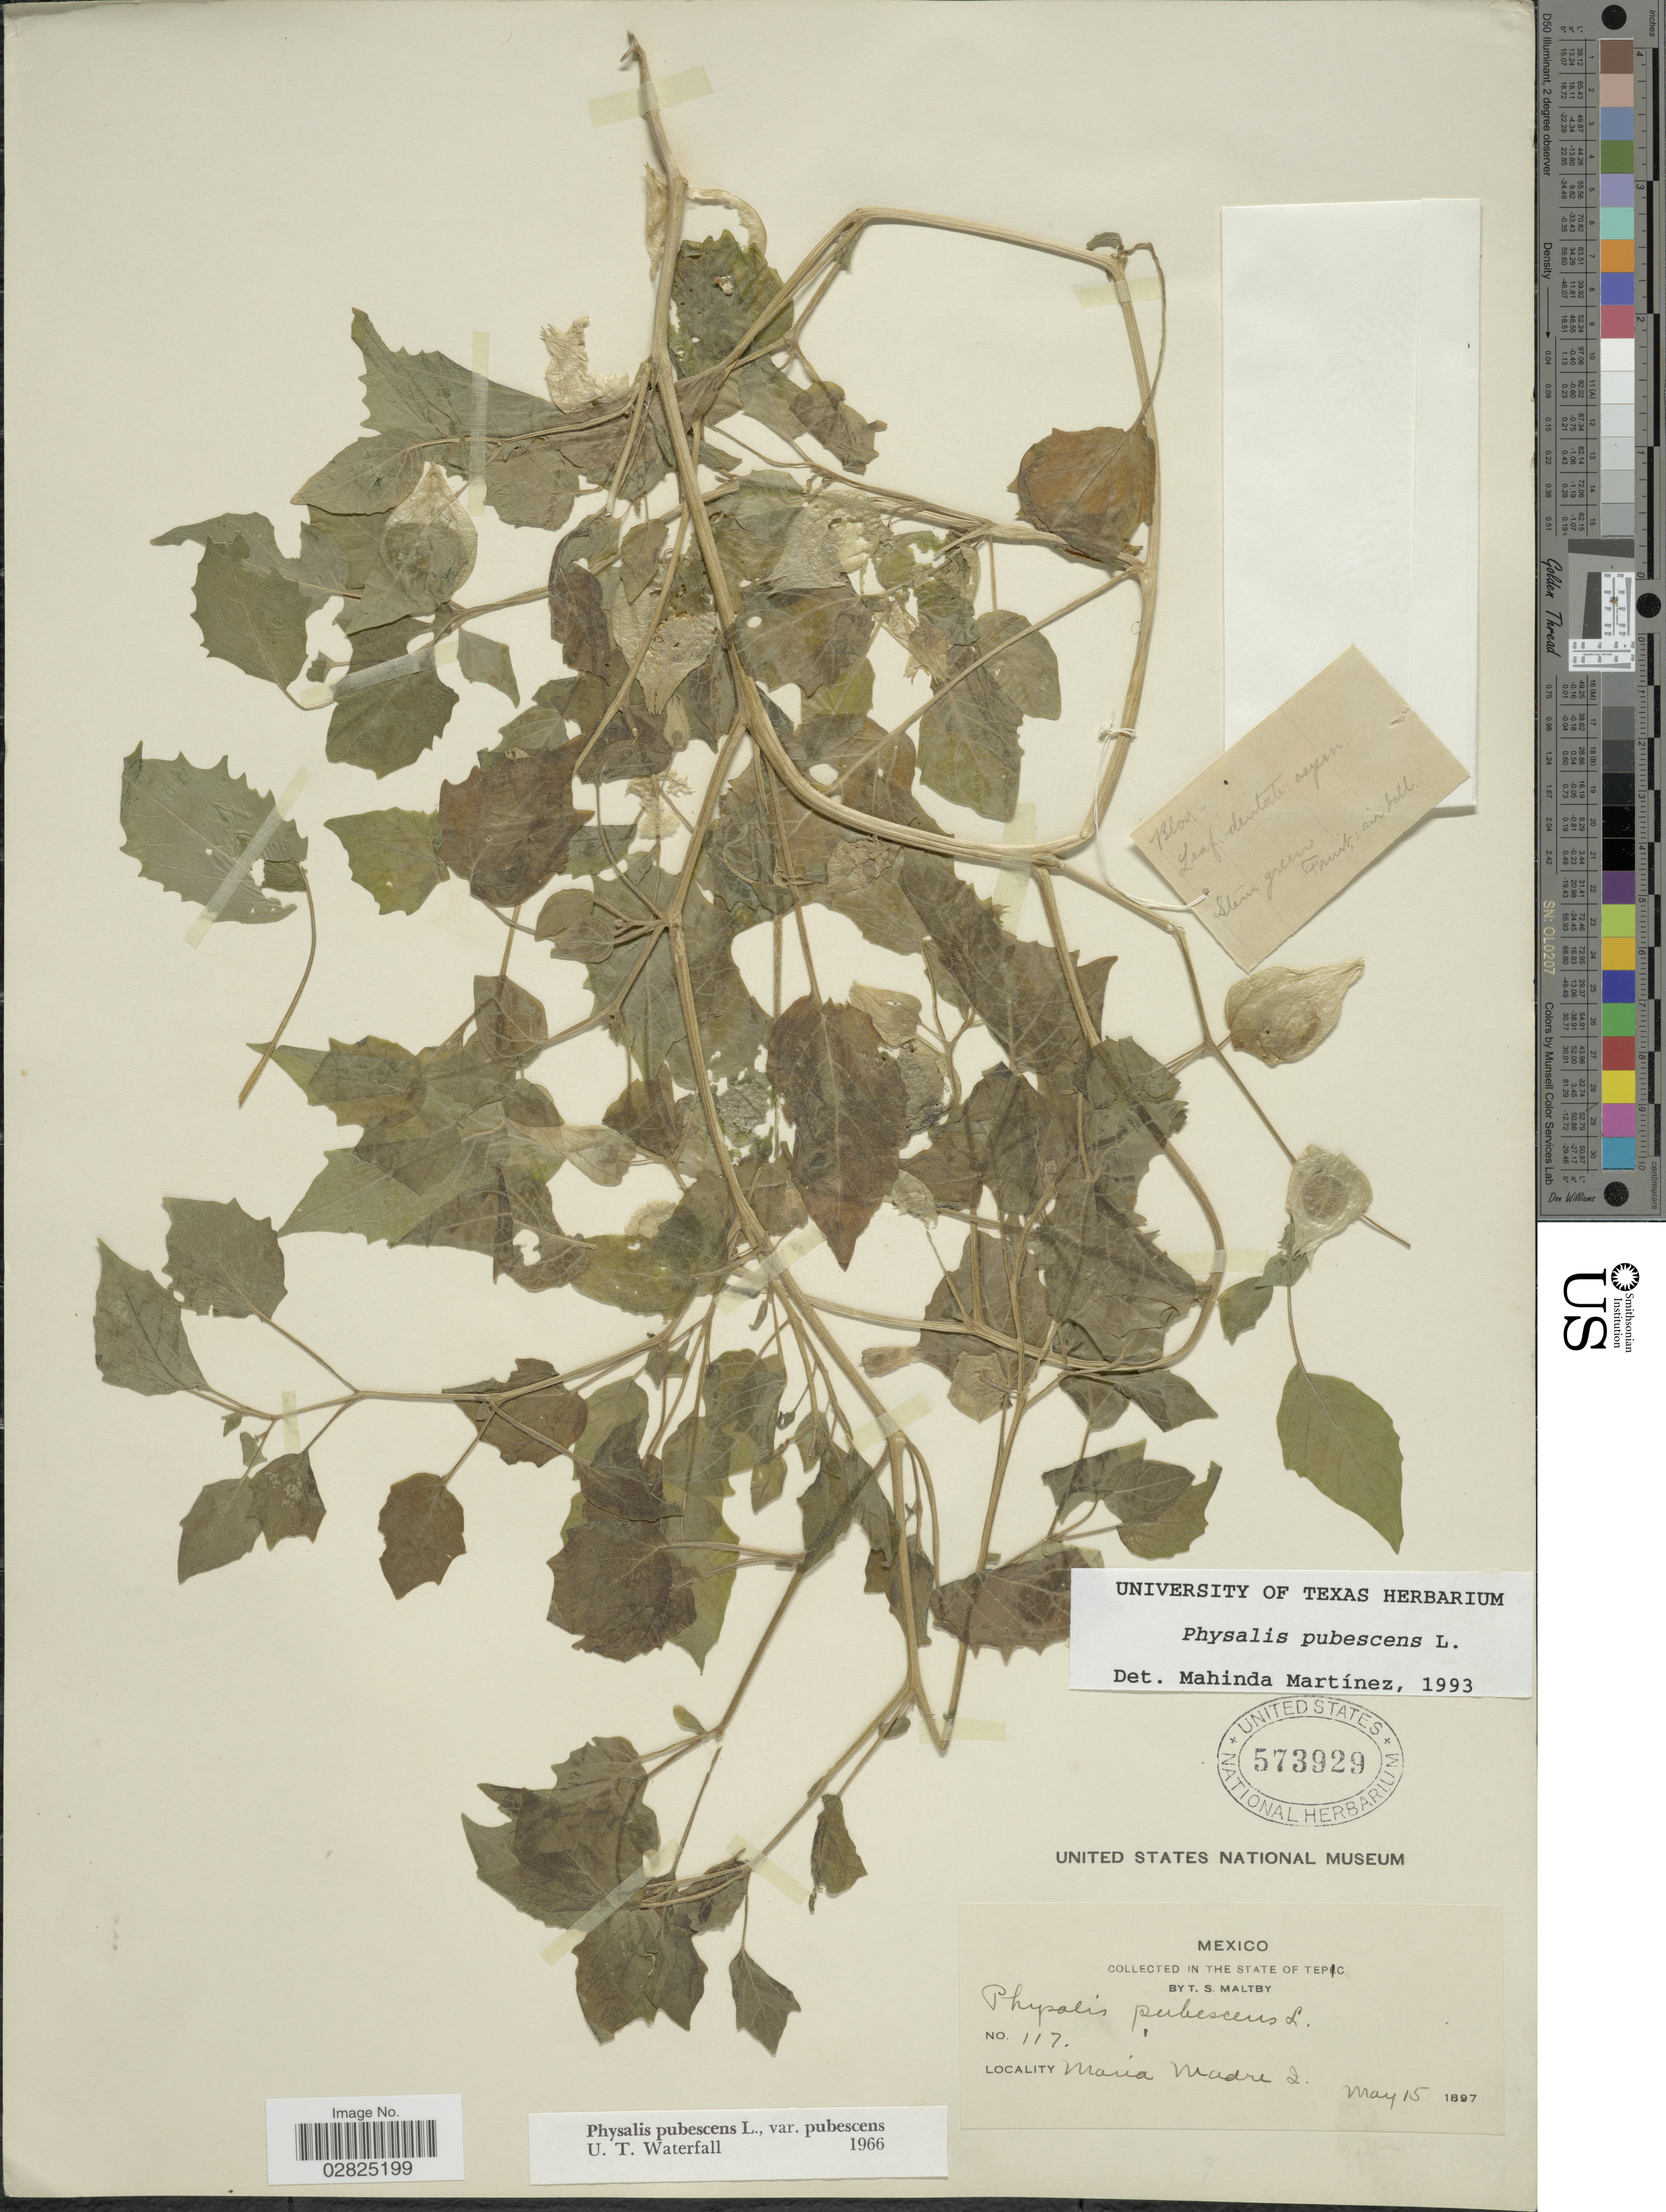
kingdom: Plantae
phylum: Tracheophyta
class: Magnoliopsida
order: Solanales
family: Solanaceae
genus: Physalis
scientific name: Physalis pubescens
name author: L.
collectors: F. S. Maltby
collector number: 117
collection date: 1897-05-15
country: Mexico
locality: In the state of Tepic, Maria Madre I.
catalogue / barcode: US 573929